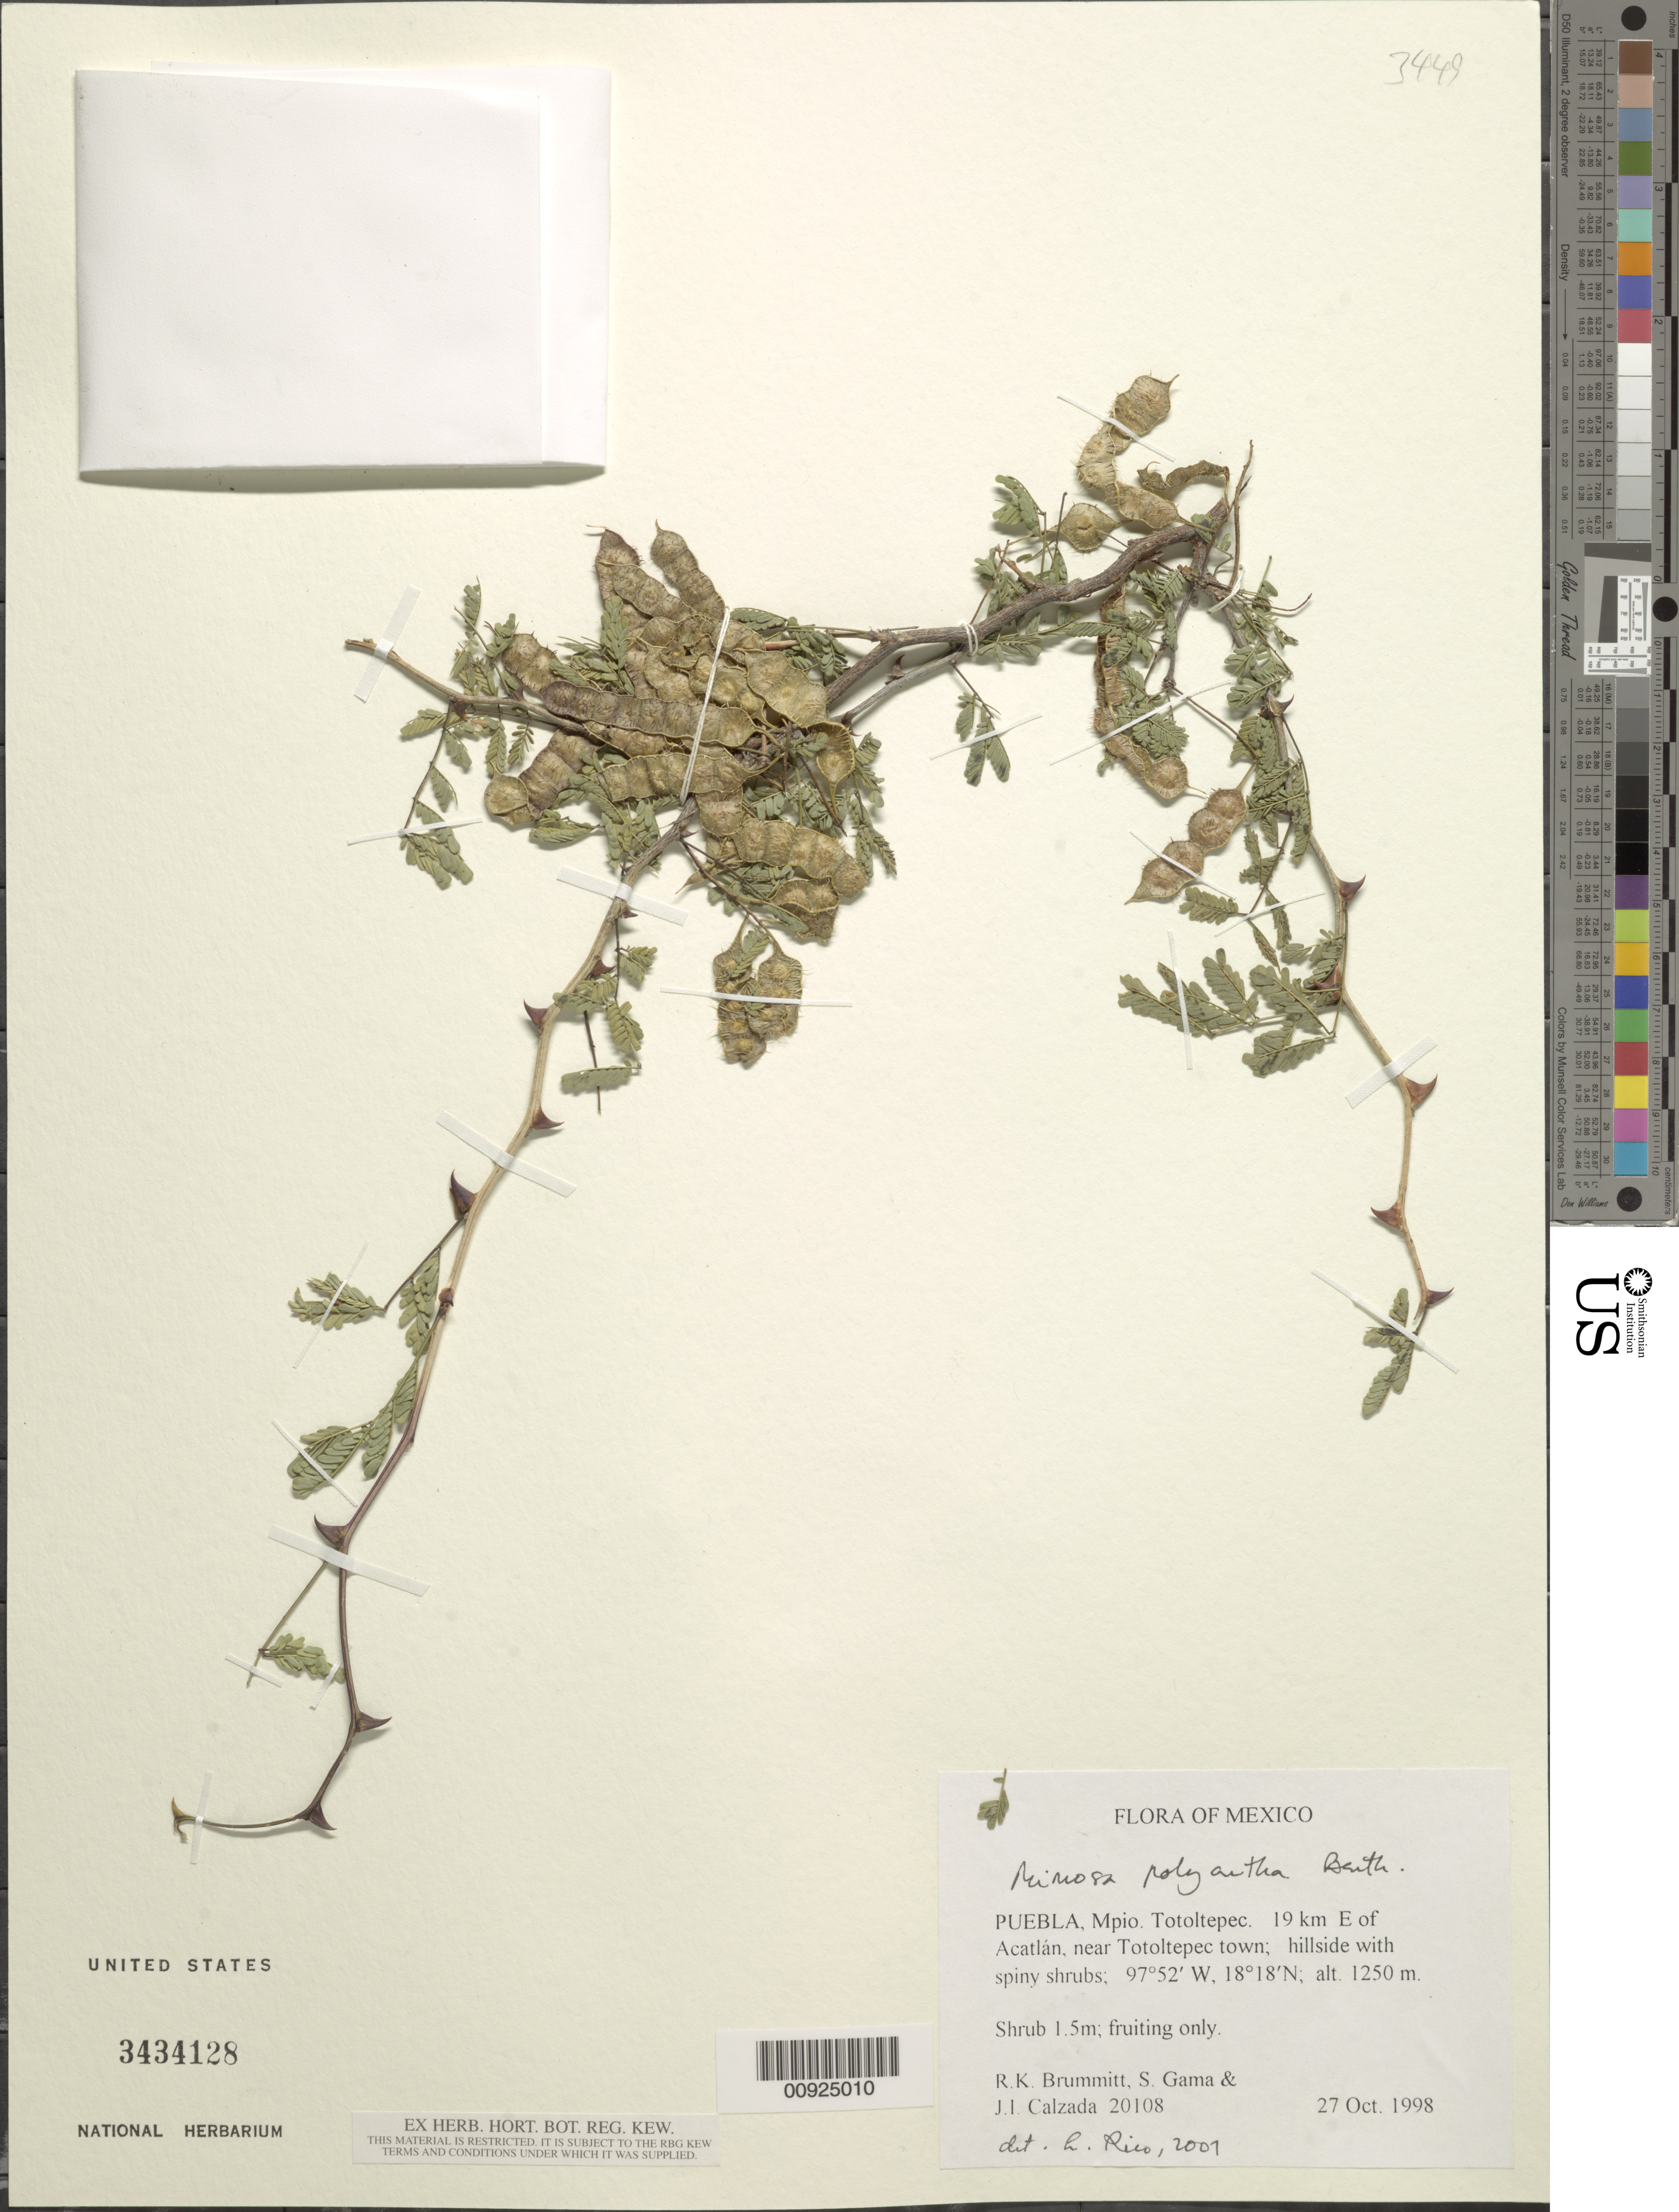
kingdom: Plantae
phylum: Tracheophyta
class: Magnoliopsida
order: Fabales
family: Fabaceae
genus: Mimosa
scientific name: Mimosa polyantha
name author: Benth.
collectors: R. K. Brummitt, S. Gama & J. I. Calzada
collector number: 20108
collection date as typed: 27 Oct 1998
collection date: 1998-10-27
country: Mexico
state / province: Puebla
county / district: Totoltepec de Guerrero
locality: Puebla, Mpio. Totoltepec. 19 km E of Acatlán, near Totoltepec town.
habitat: Hillside with spiny shrubs.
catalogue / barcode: US 3434128